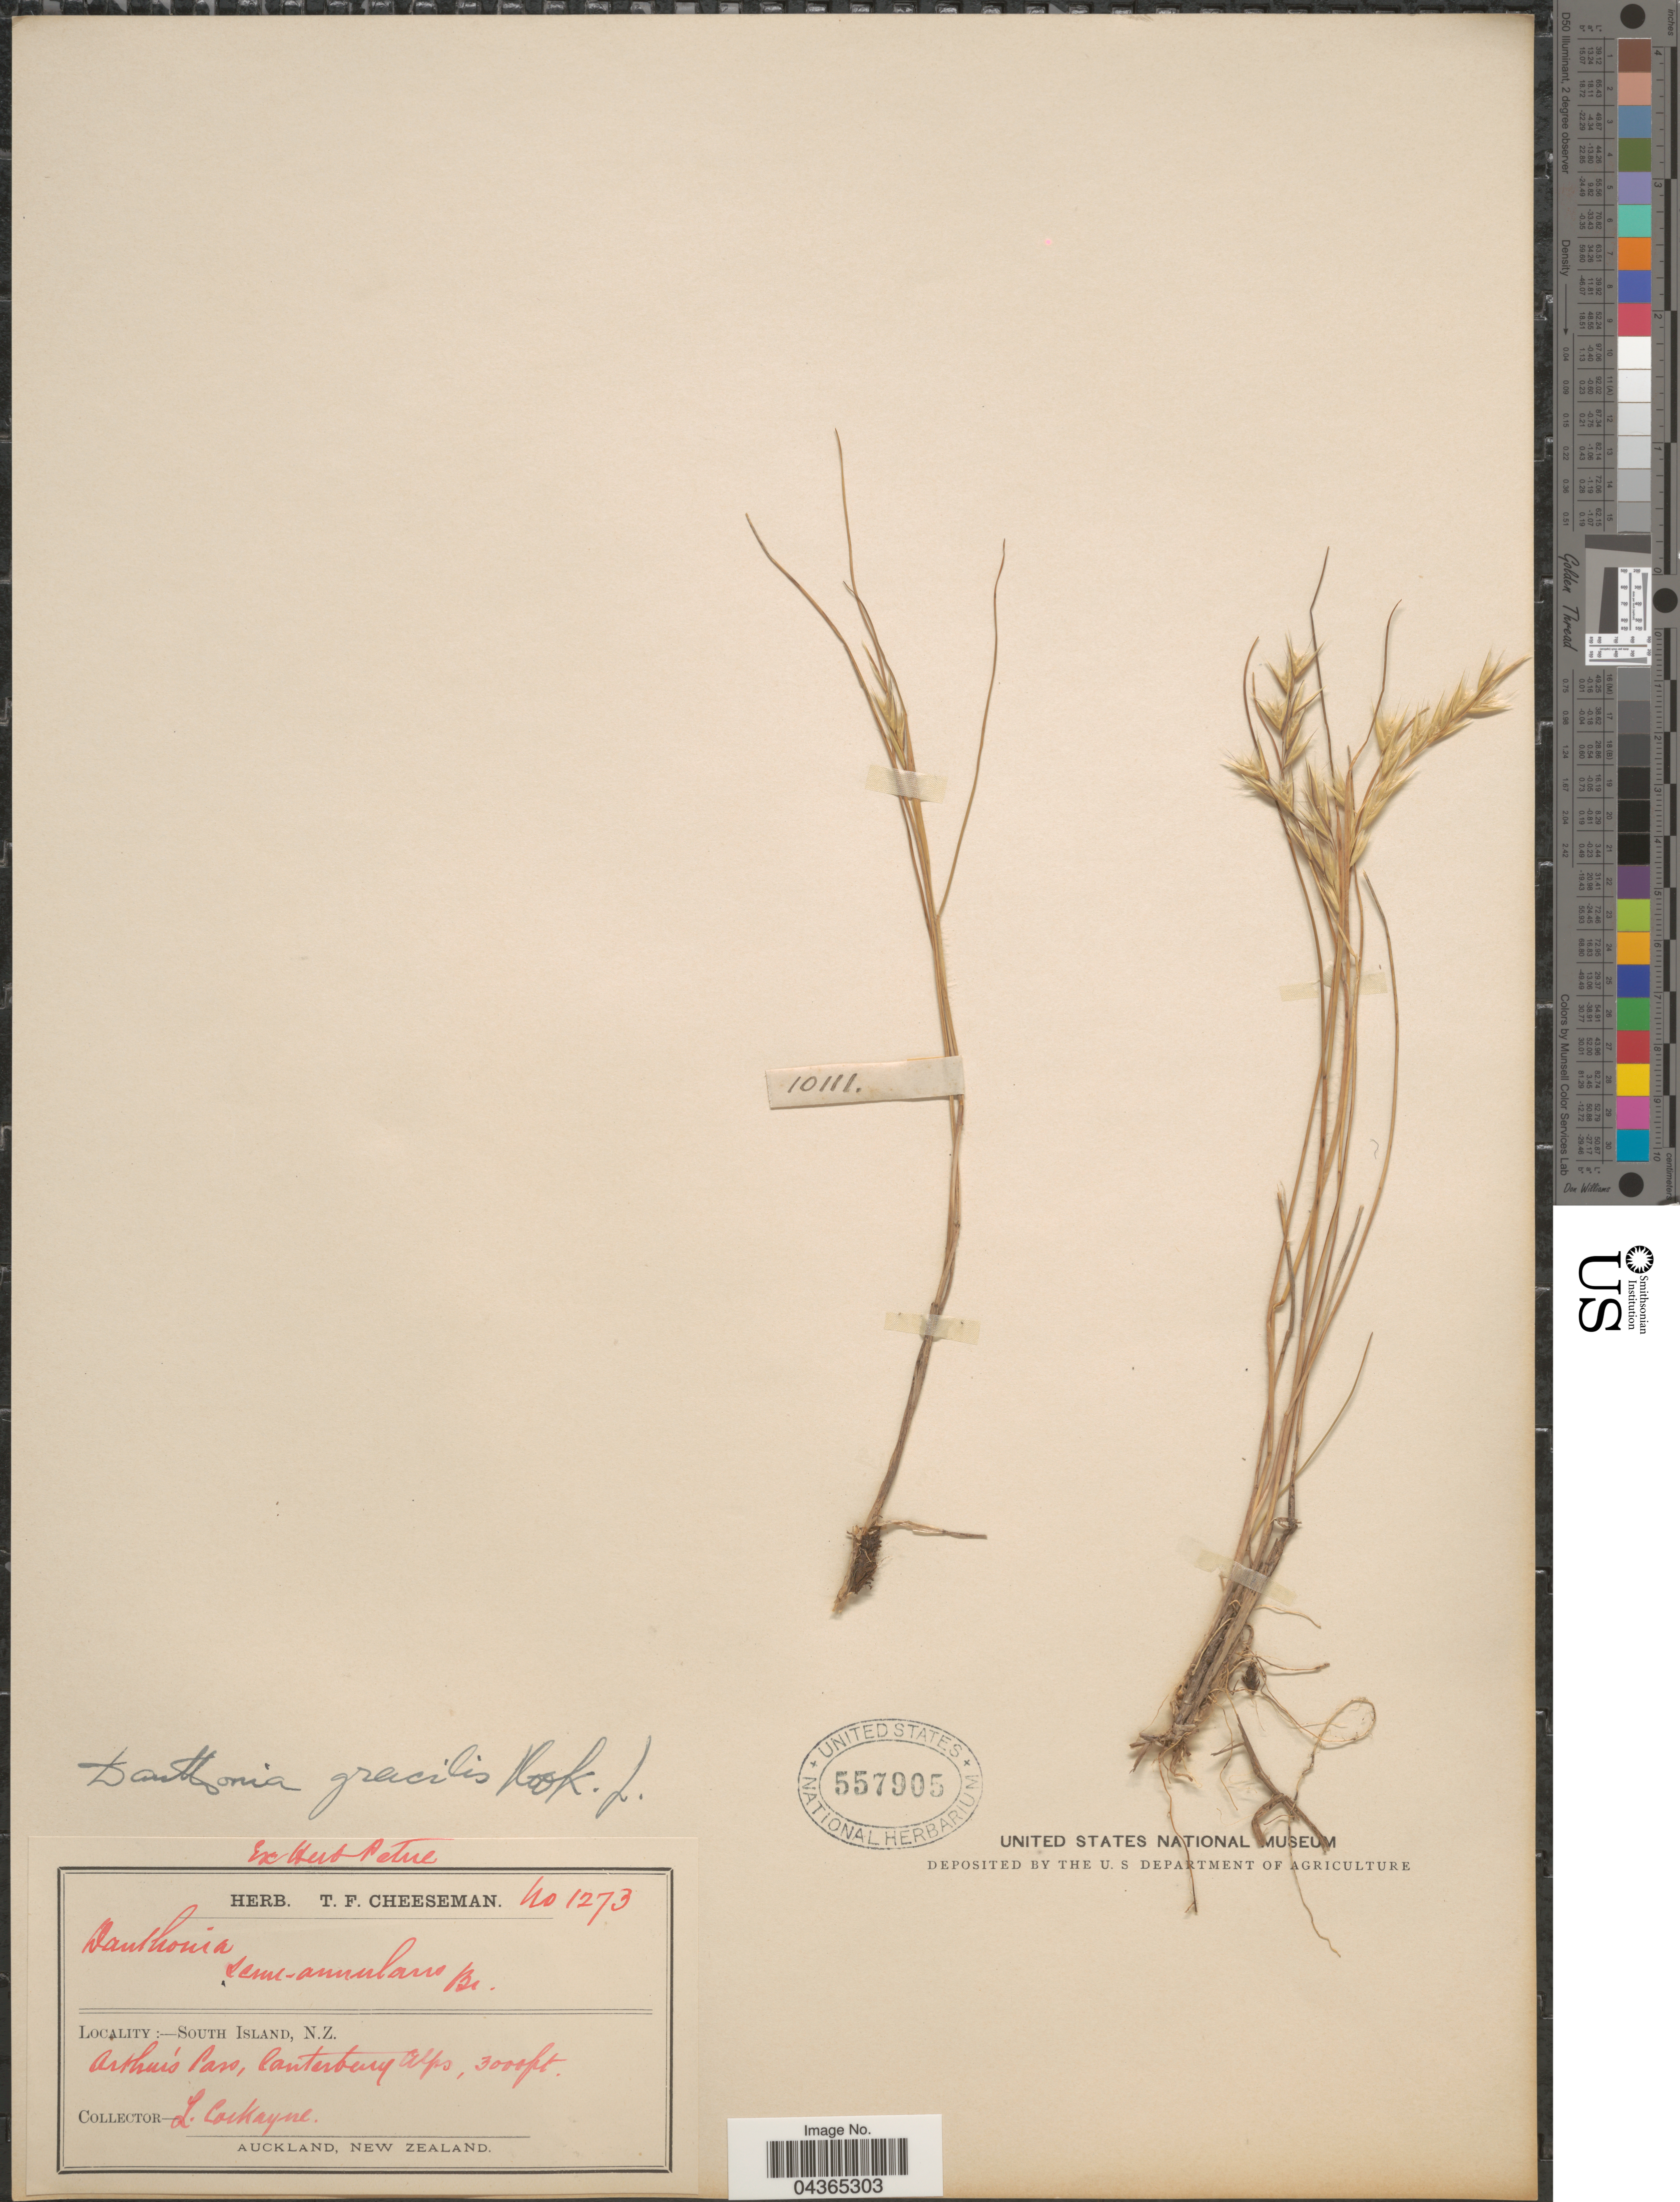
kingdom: Plantae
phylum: Tracheophyta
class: Liliopsida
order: Poales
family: Poaceae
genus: Rytidosperma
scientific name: Rytidosperma gracile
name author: (Hook. f.) Connor & Edgar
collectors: L. Cockayne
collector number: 1273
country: New Zealand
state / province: Canterbury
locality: South Island. Arthur's Pass, Canterbury Alps.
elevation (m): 914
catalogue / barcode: US 557905